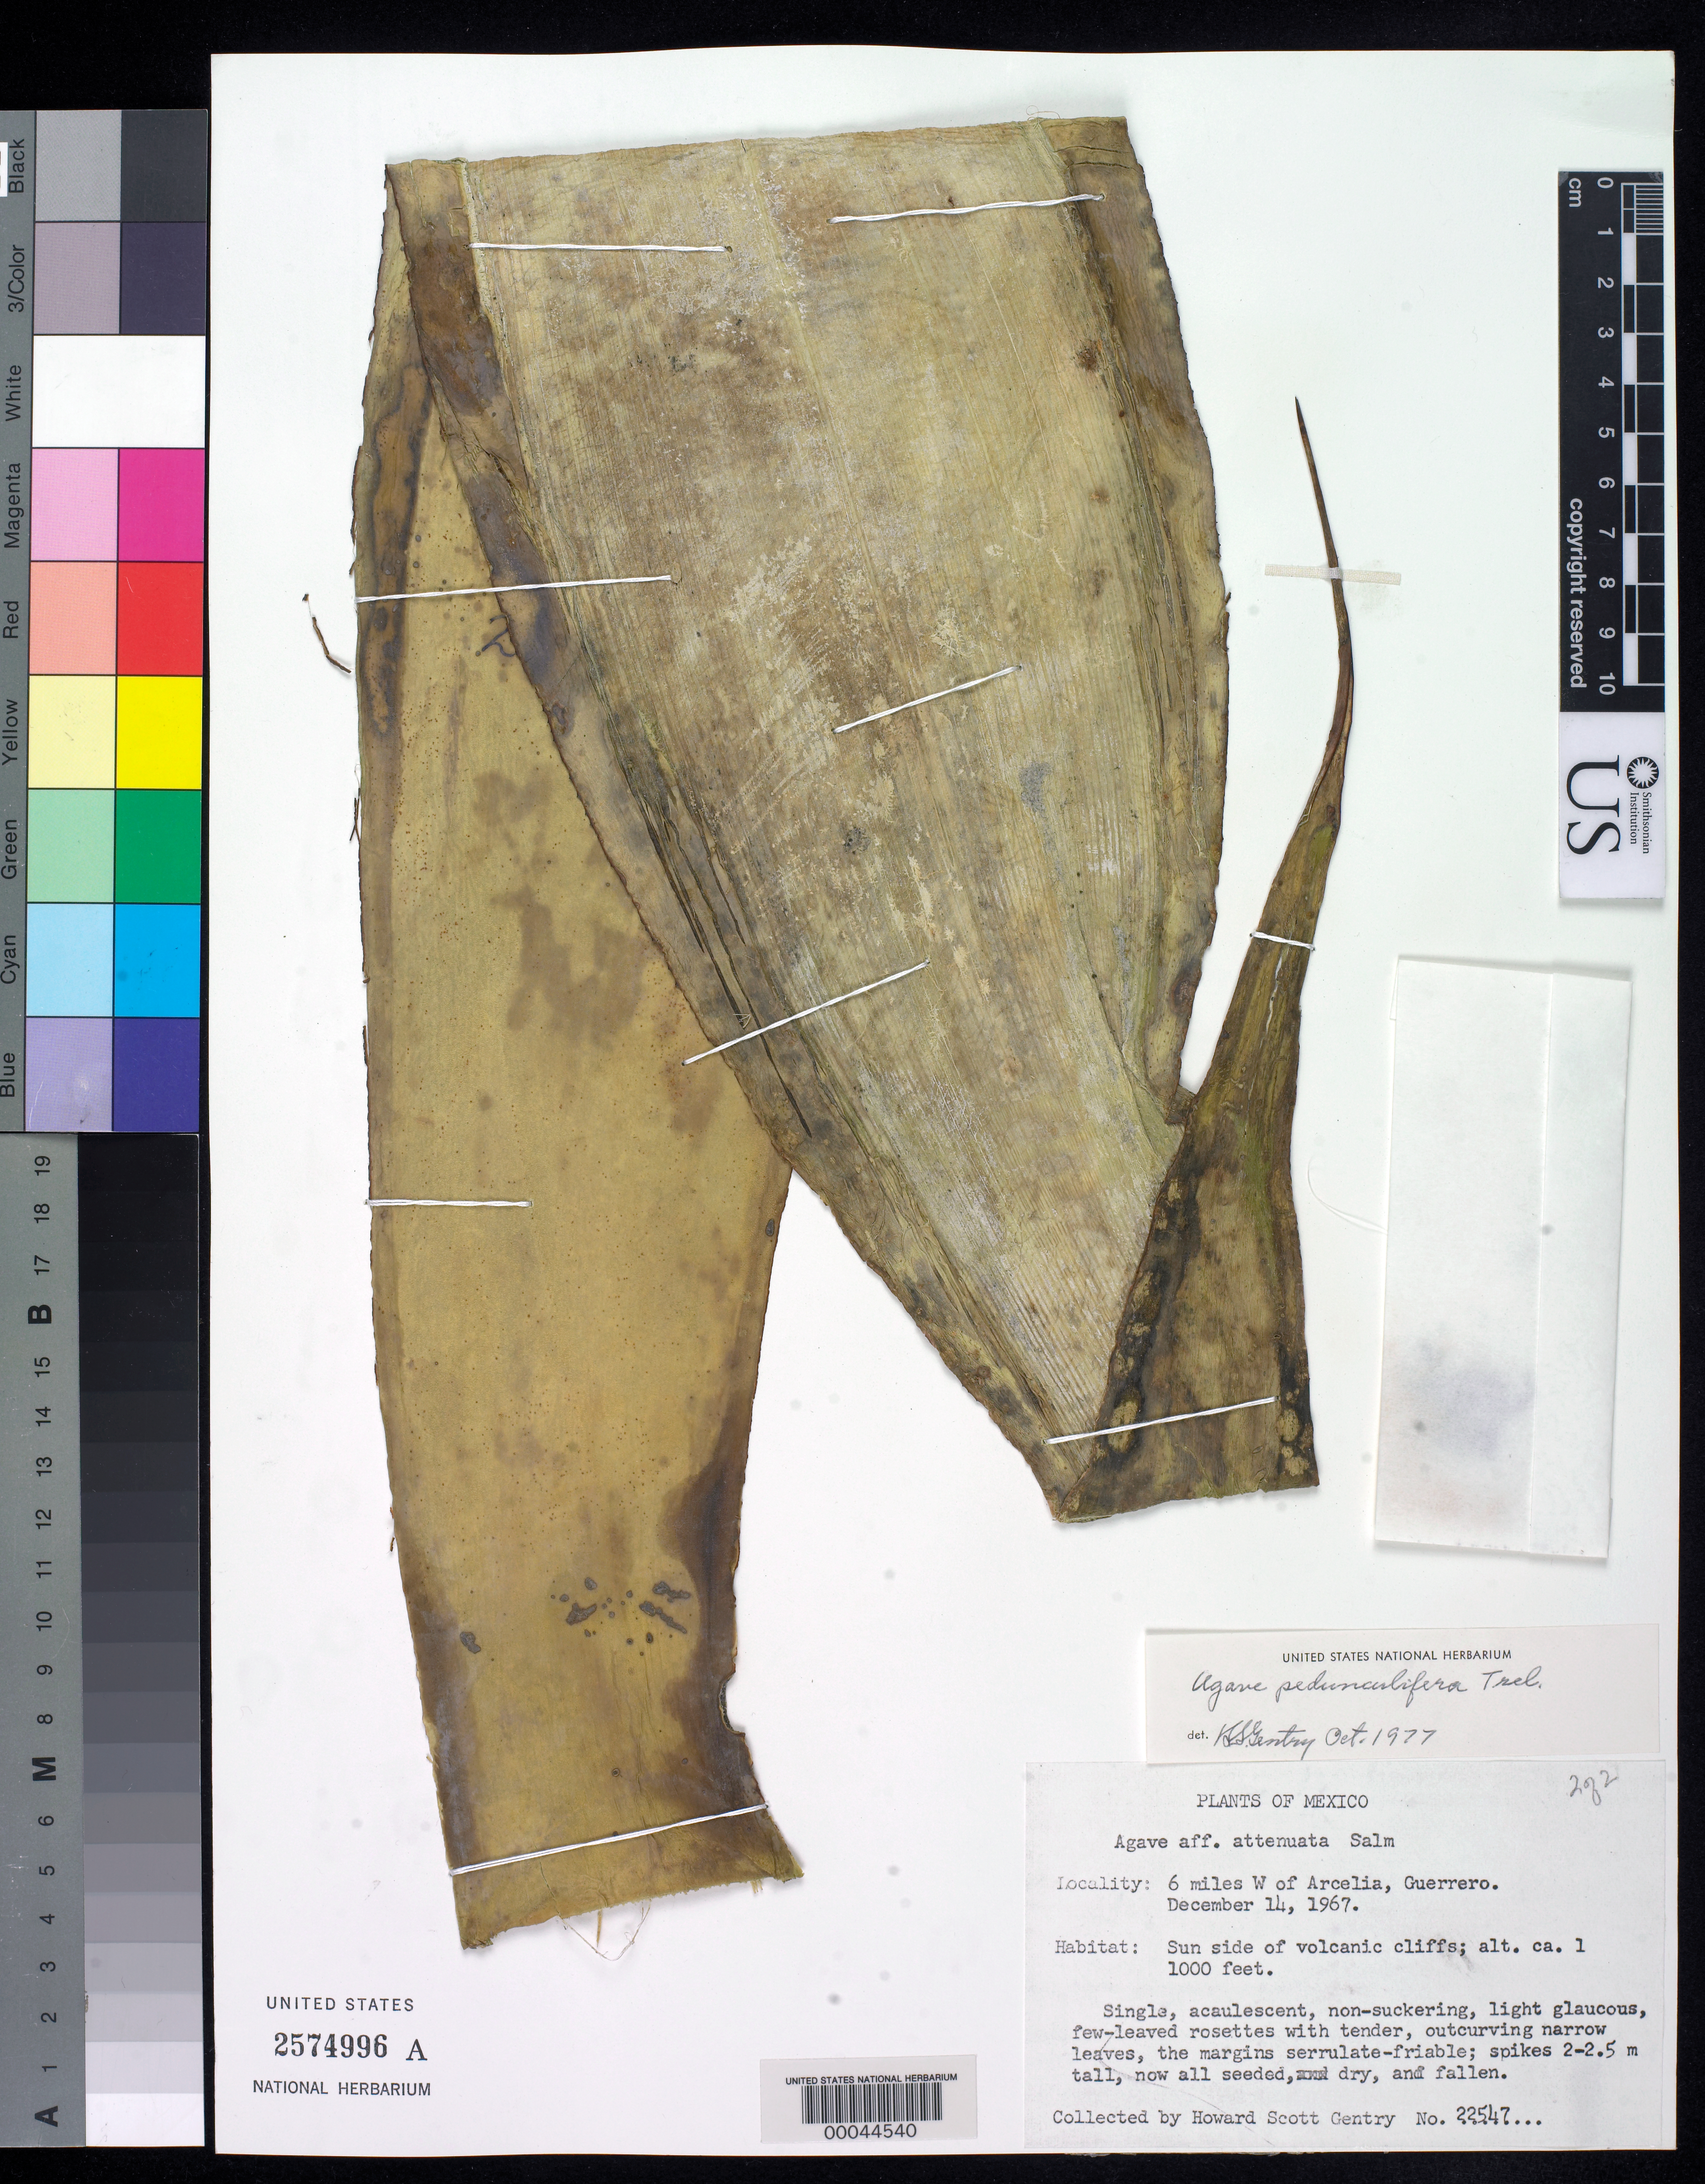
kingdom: Plantae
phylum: Tracheophyta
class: Liliopsida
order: Asparagales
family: Asparagaceae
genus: Agave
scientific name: Agave pedunculifera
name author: Trel.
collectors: H. S. Gentry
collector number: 22547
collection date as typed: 14 Dec 1967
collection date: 1967-12-14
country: Mexico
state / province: Guerrero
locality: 6 mi W of Arcelia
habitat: Sun side of volcanic cliffs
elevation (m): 305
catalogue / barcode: US 2574996A